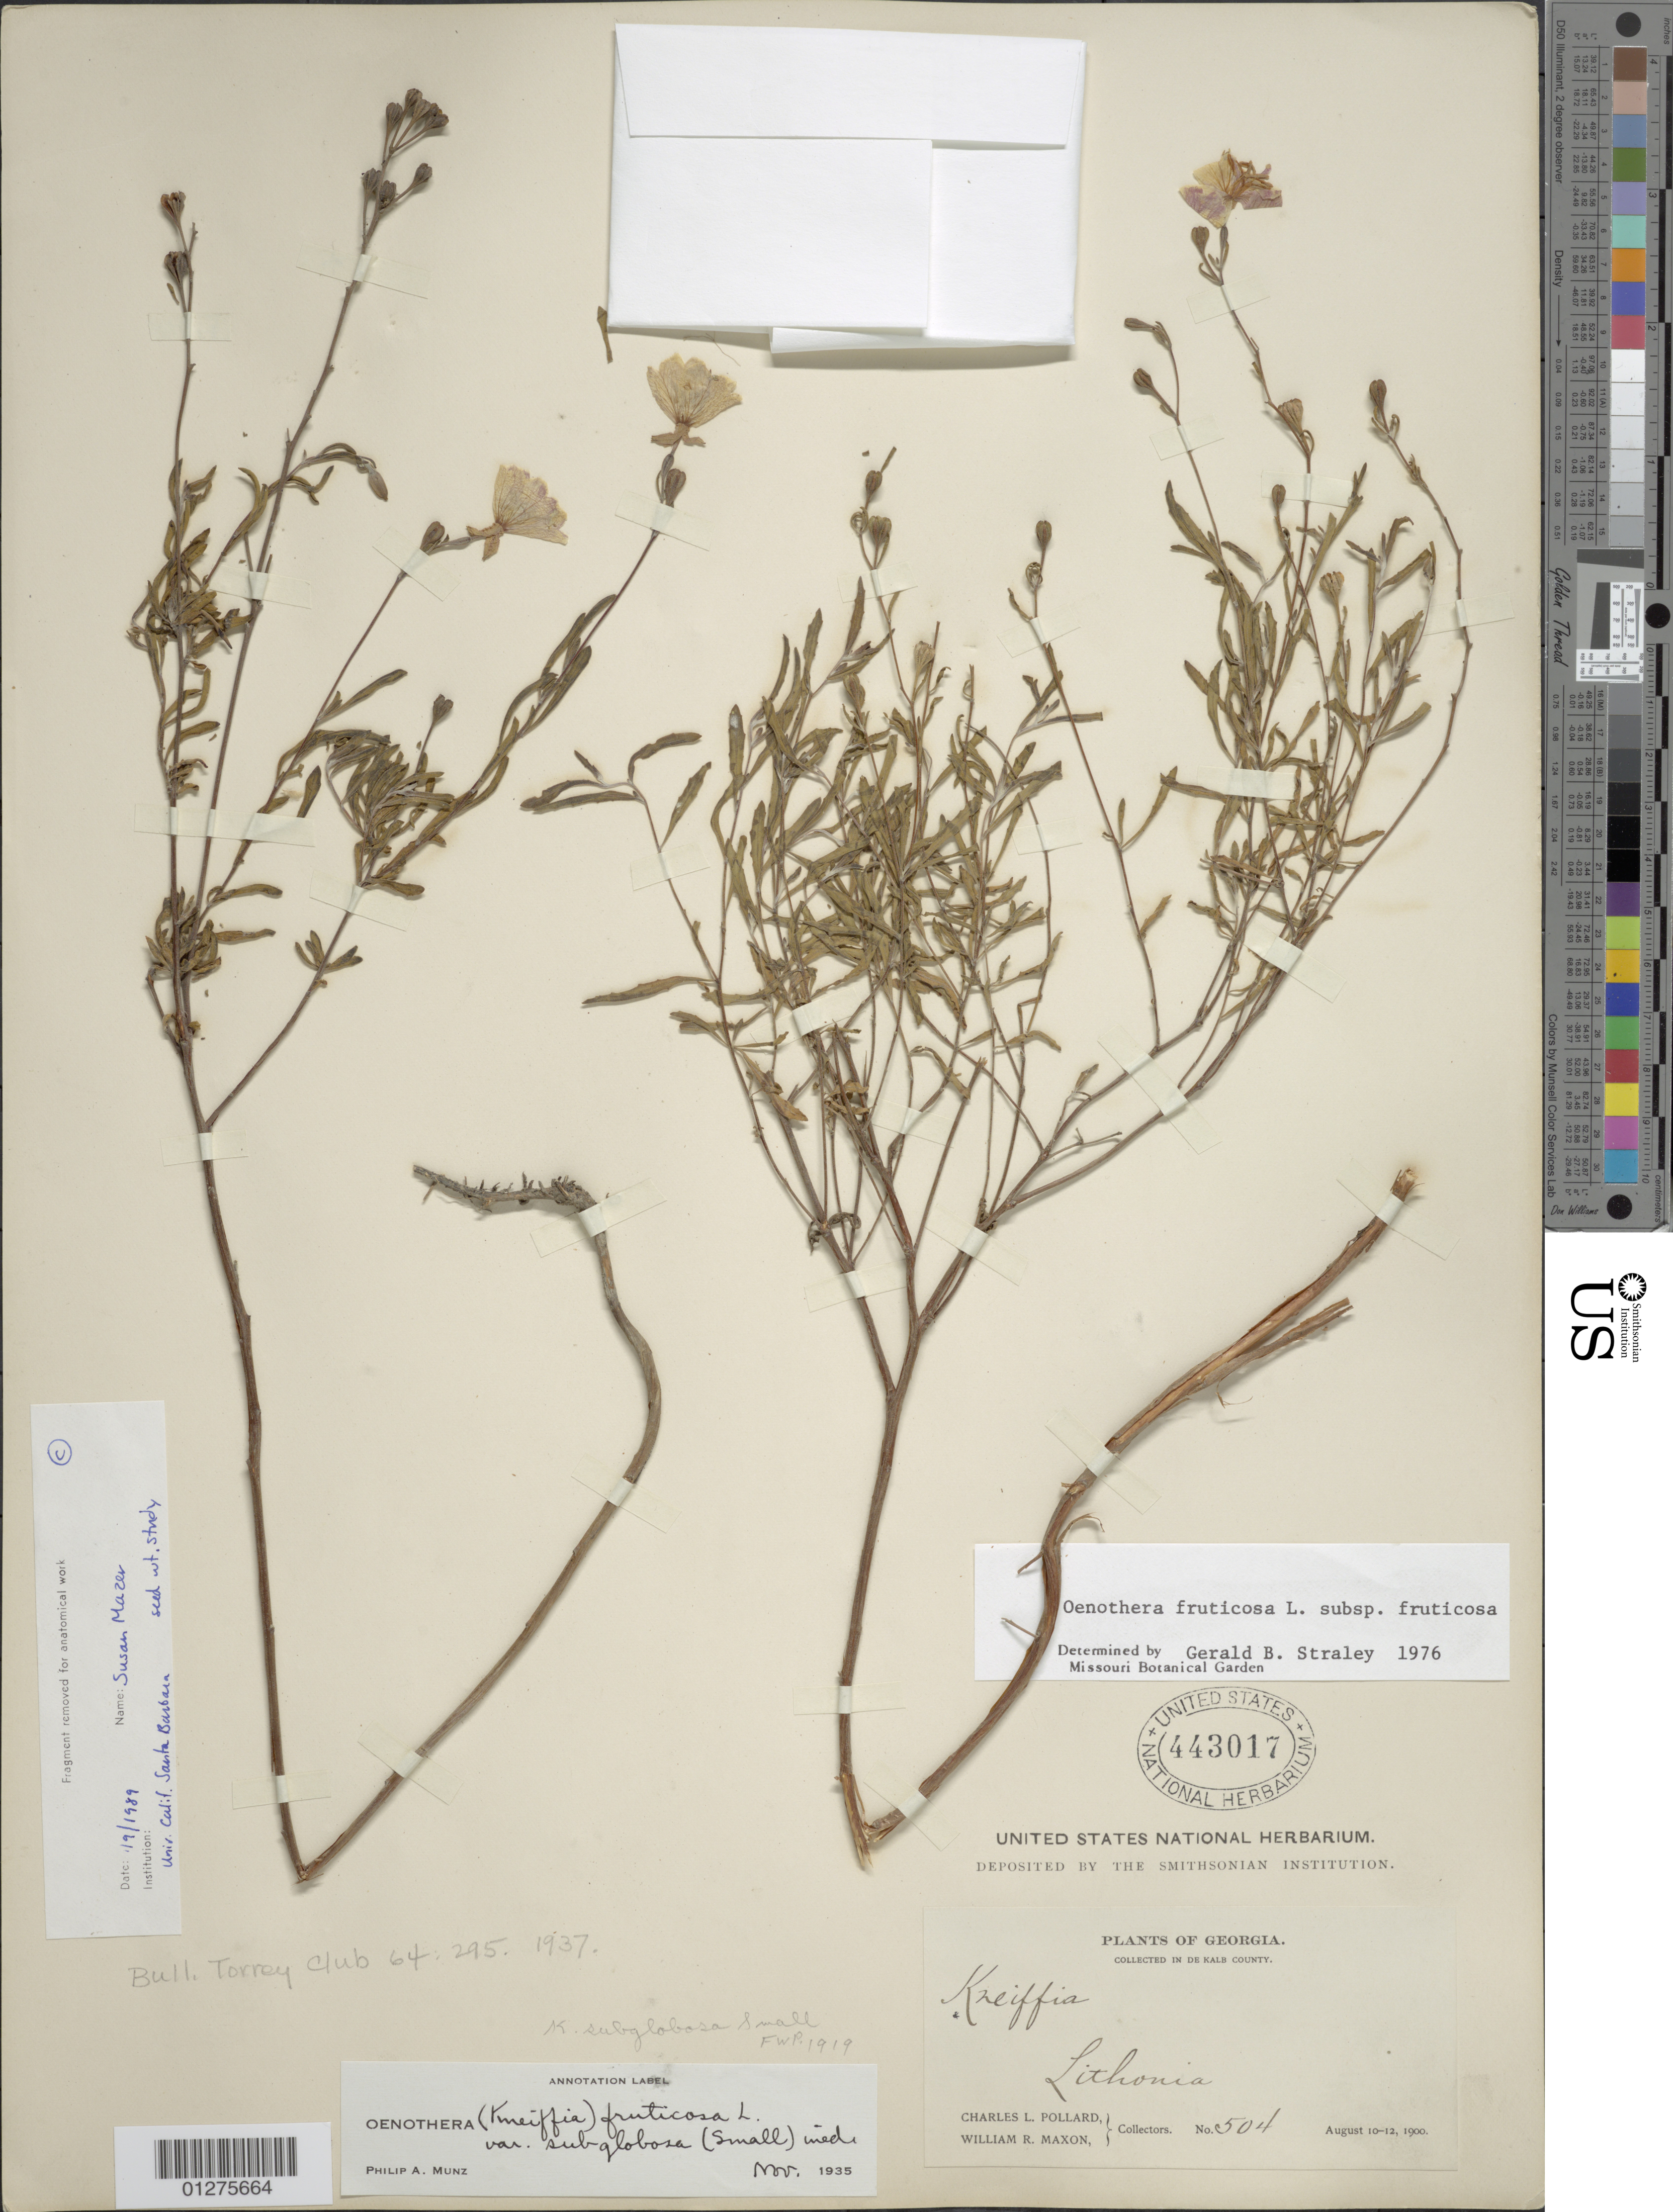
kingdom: Plantae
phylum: Tracheophyta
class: Magnoliopsida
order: Myrtales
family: Onagraceae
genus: Oenothera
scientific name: Oenothera fruticosa subsp. fruticosa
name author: L.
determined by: Straley, G. B.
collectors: C. L. Pollard & W. R. Maxon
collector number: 504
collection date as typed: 10 Aug 1900 to 12 Aug 1900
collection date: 1900-08-10/1900-08-12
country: United States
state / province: Georgia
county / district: De Kalb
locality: Lithonia.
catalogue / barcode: US 443017